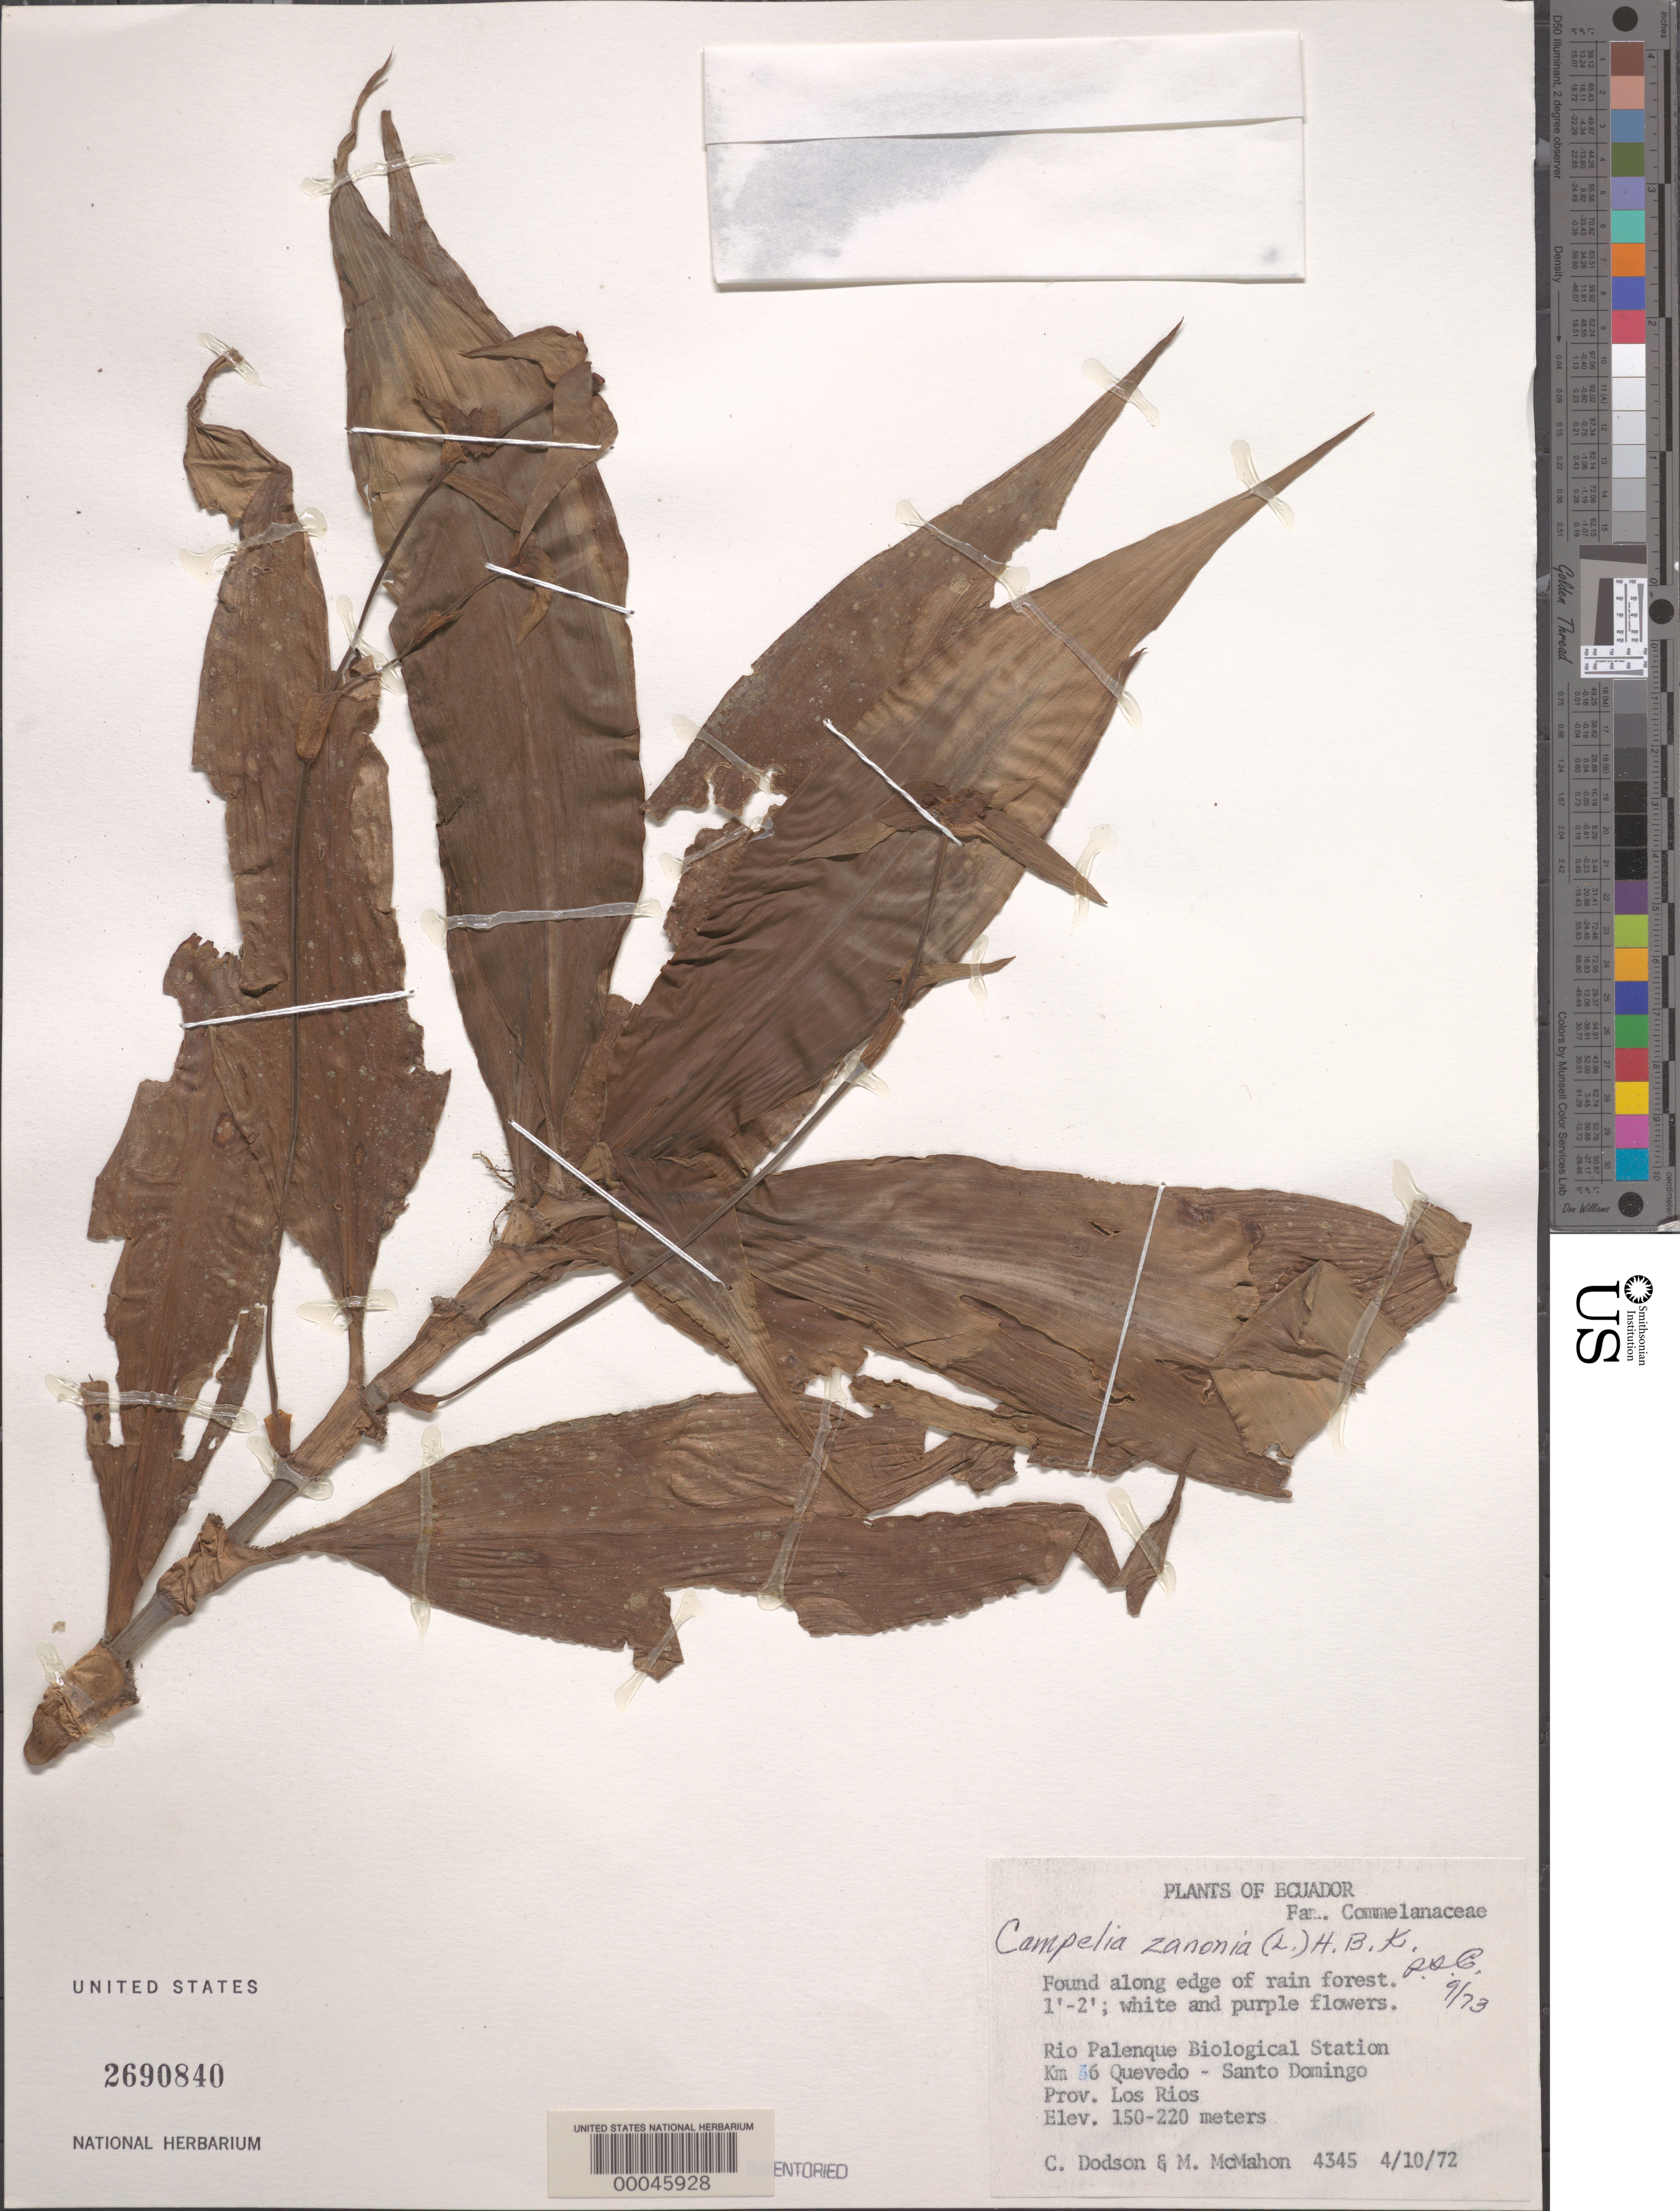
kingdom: Plantae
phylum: Tracheophyta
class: Liliopsida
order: Commelinales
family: Commelinaceae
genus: Tradescantia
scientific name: Tradescantia zanonia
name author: (L.) Sw.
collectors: C. H. Dodson & M. Mcmahon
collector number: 4345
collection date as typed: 04 Oct 1972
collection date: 1972-10-04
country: Ecuador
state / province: Los Ríos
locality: Rio palenque Biological station, Quevedo-Santo Domingo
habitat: Rainforest edge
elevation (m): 150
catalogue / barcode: US 2690840